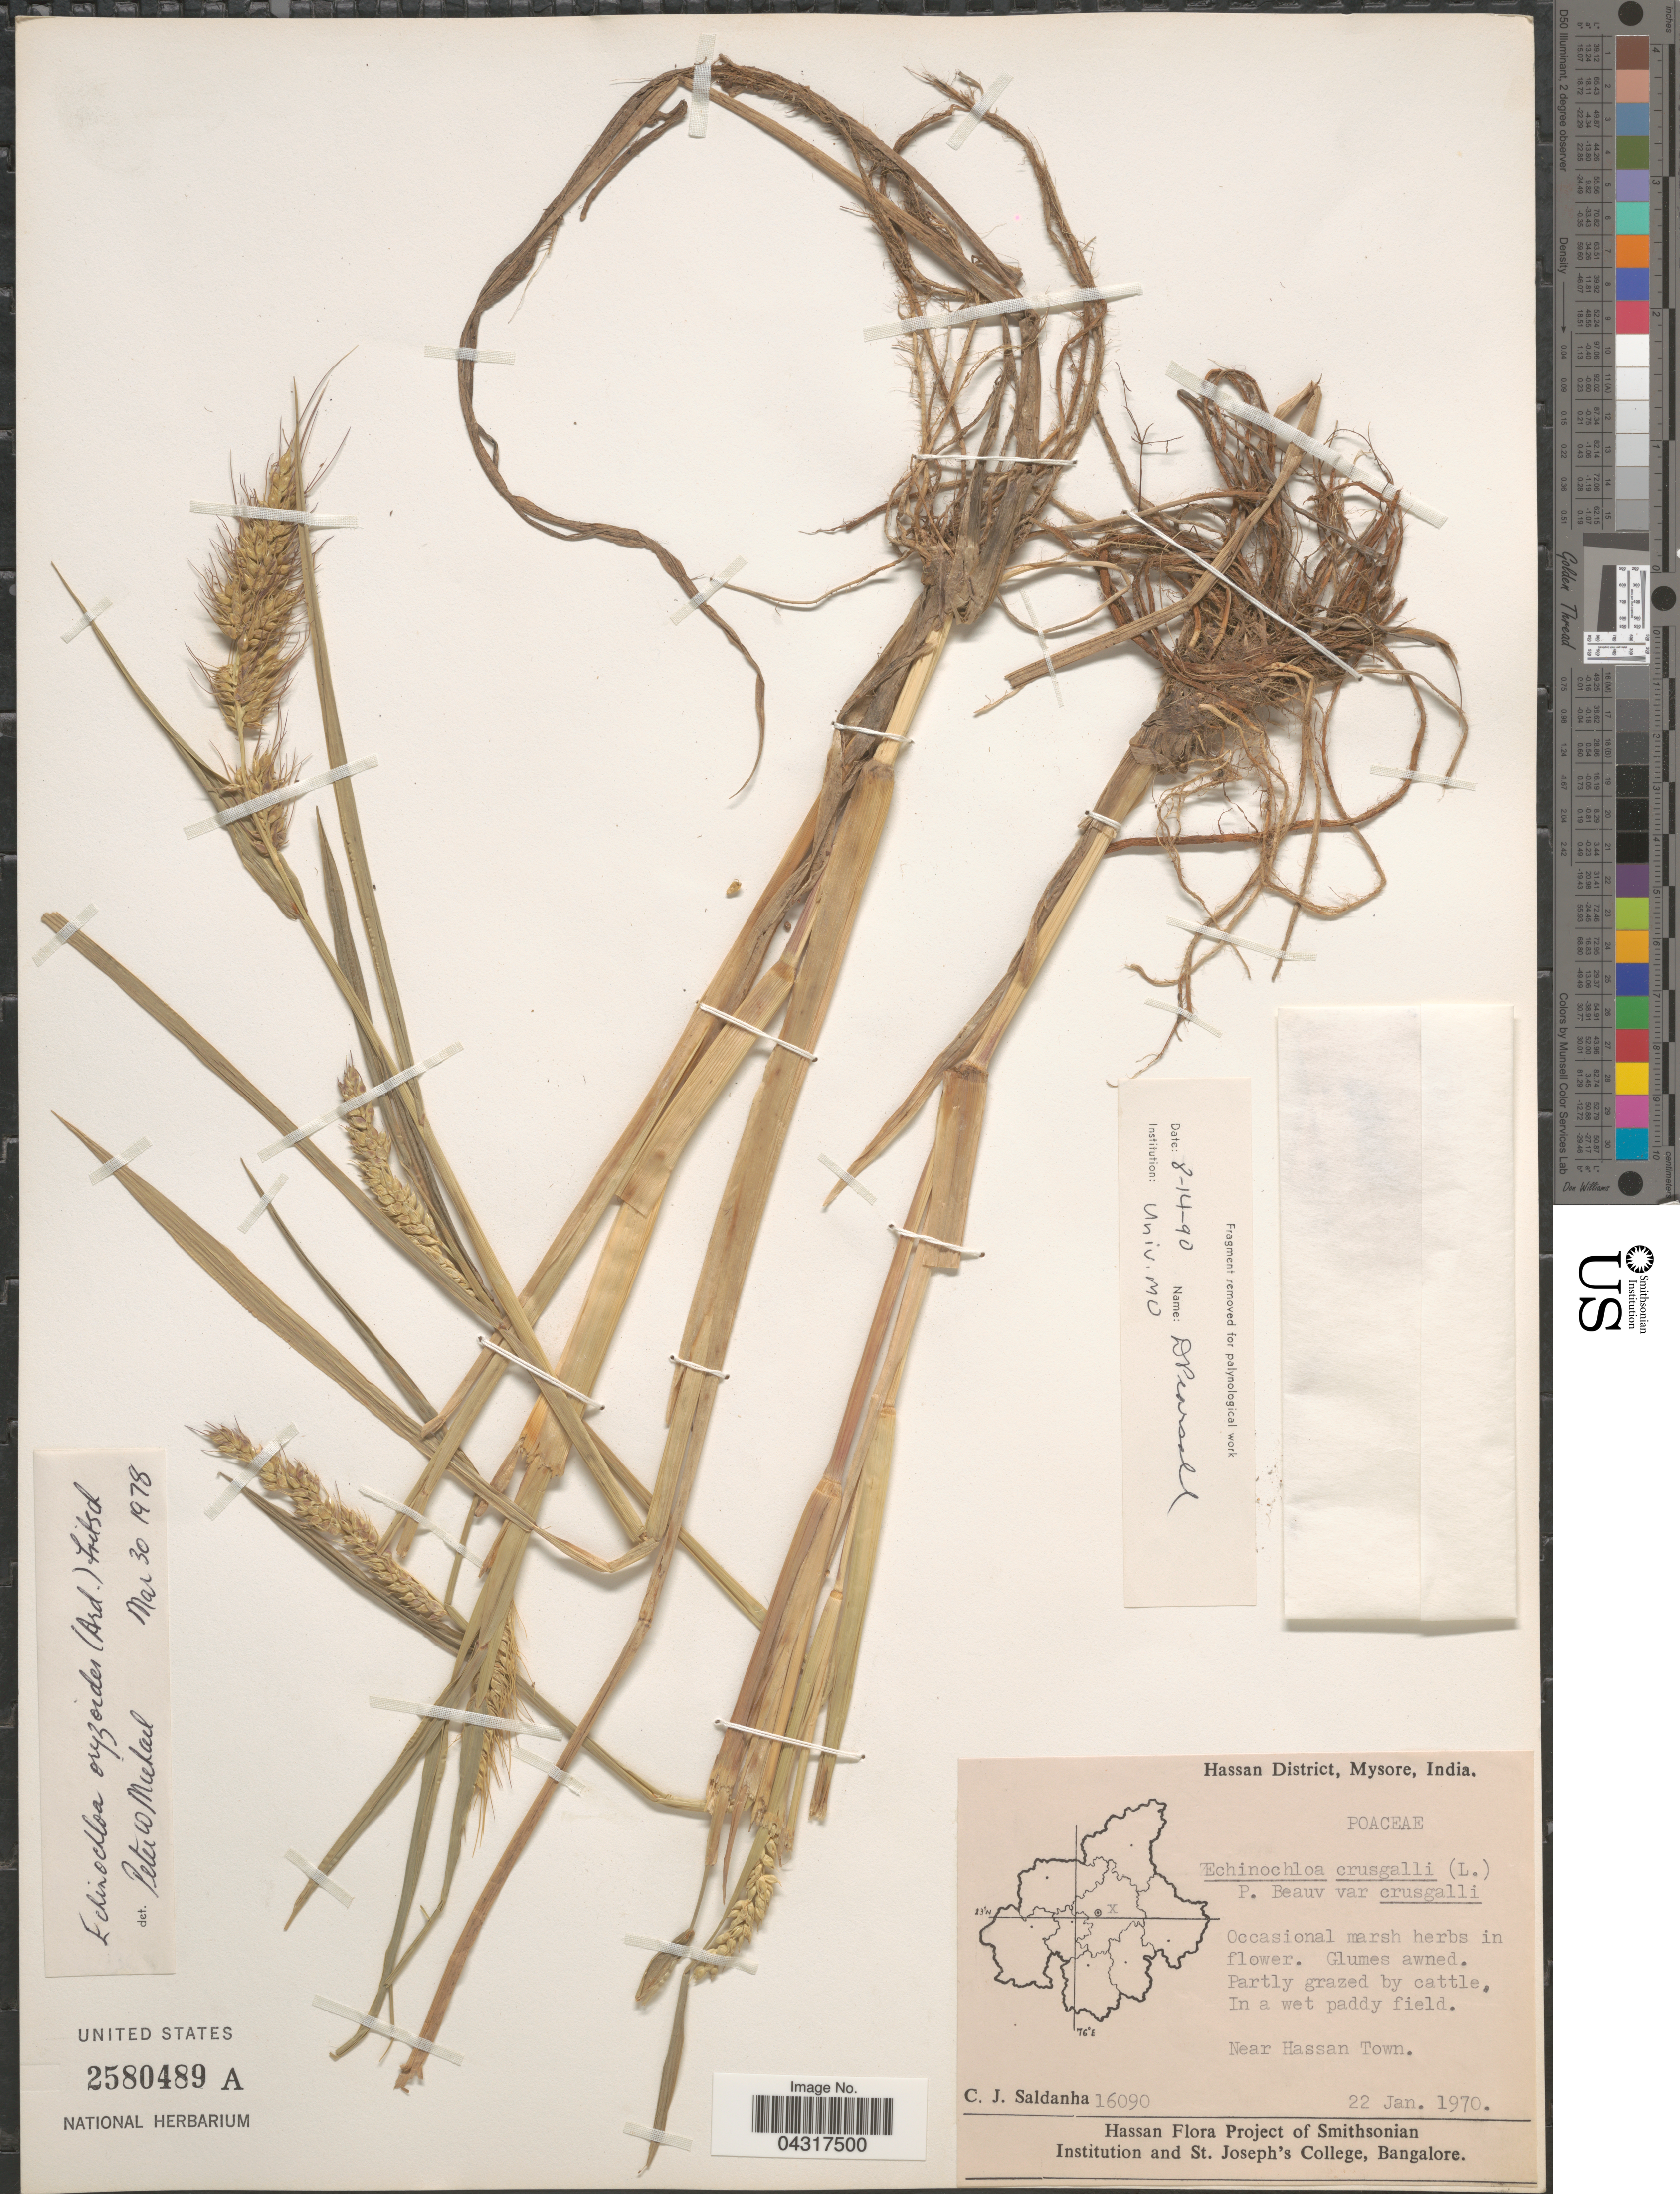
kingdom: Plantae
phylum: Tracheophyta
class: Liliopsida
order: Poales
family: Poaceae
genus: Echinochloa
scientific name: Echinochloa oryzoides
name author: (Ard.) Fritsch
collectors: C. J. Saldanha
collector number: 16090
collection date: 1970-01-22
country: India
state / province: Karnataka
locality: Hassan District, Mysore. Near Hassan Town.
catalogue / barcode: US 2580489A